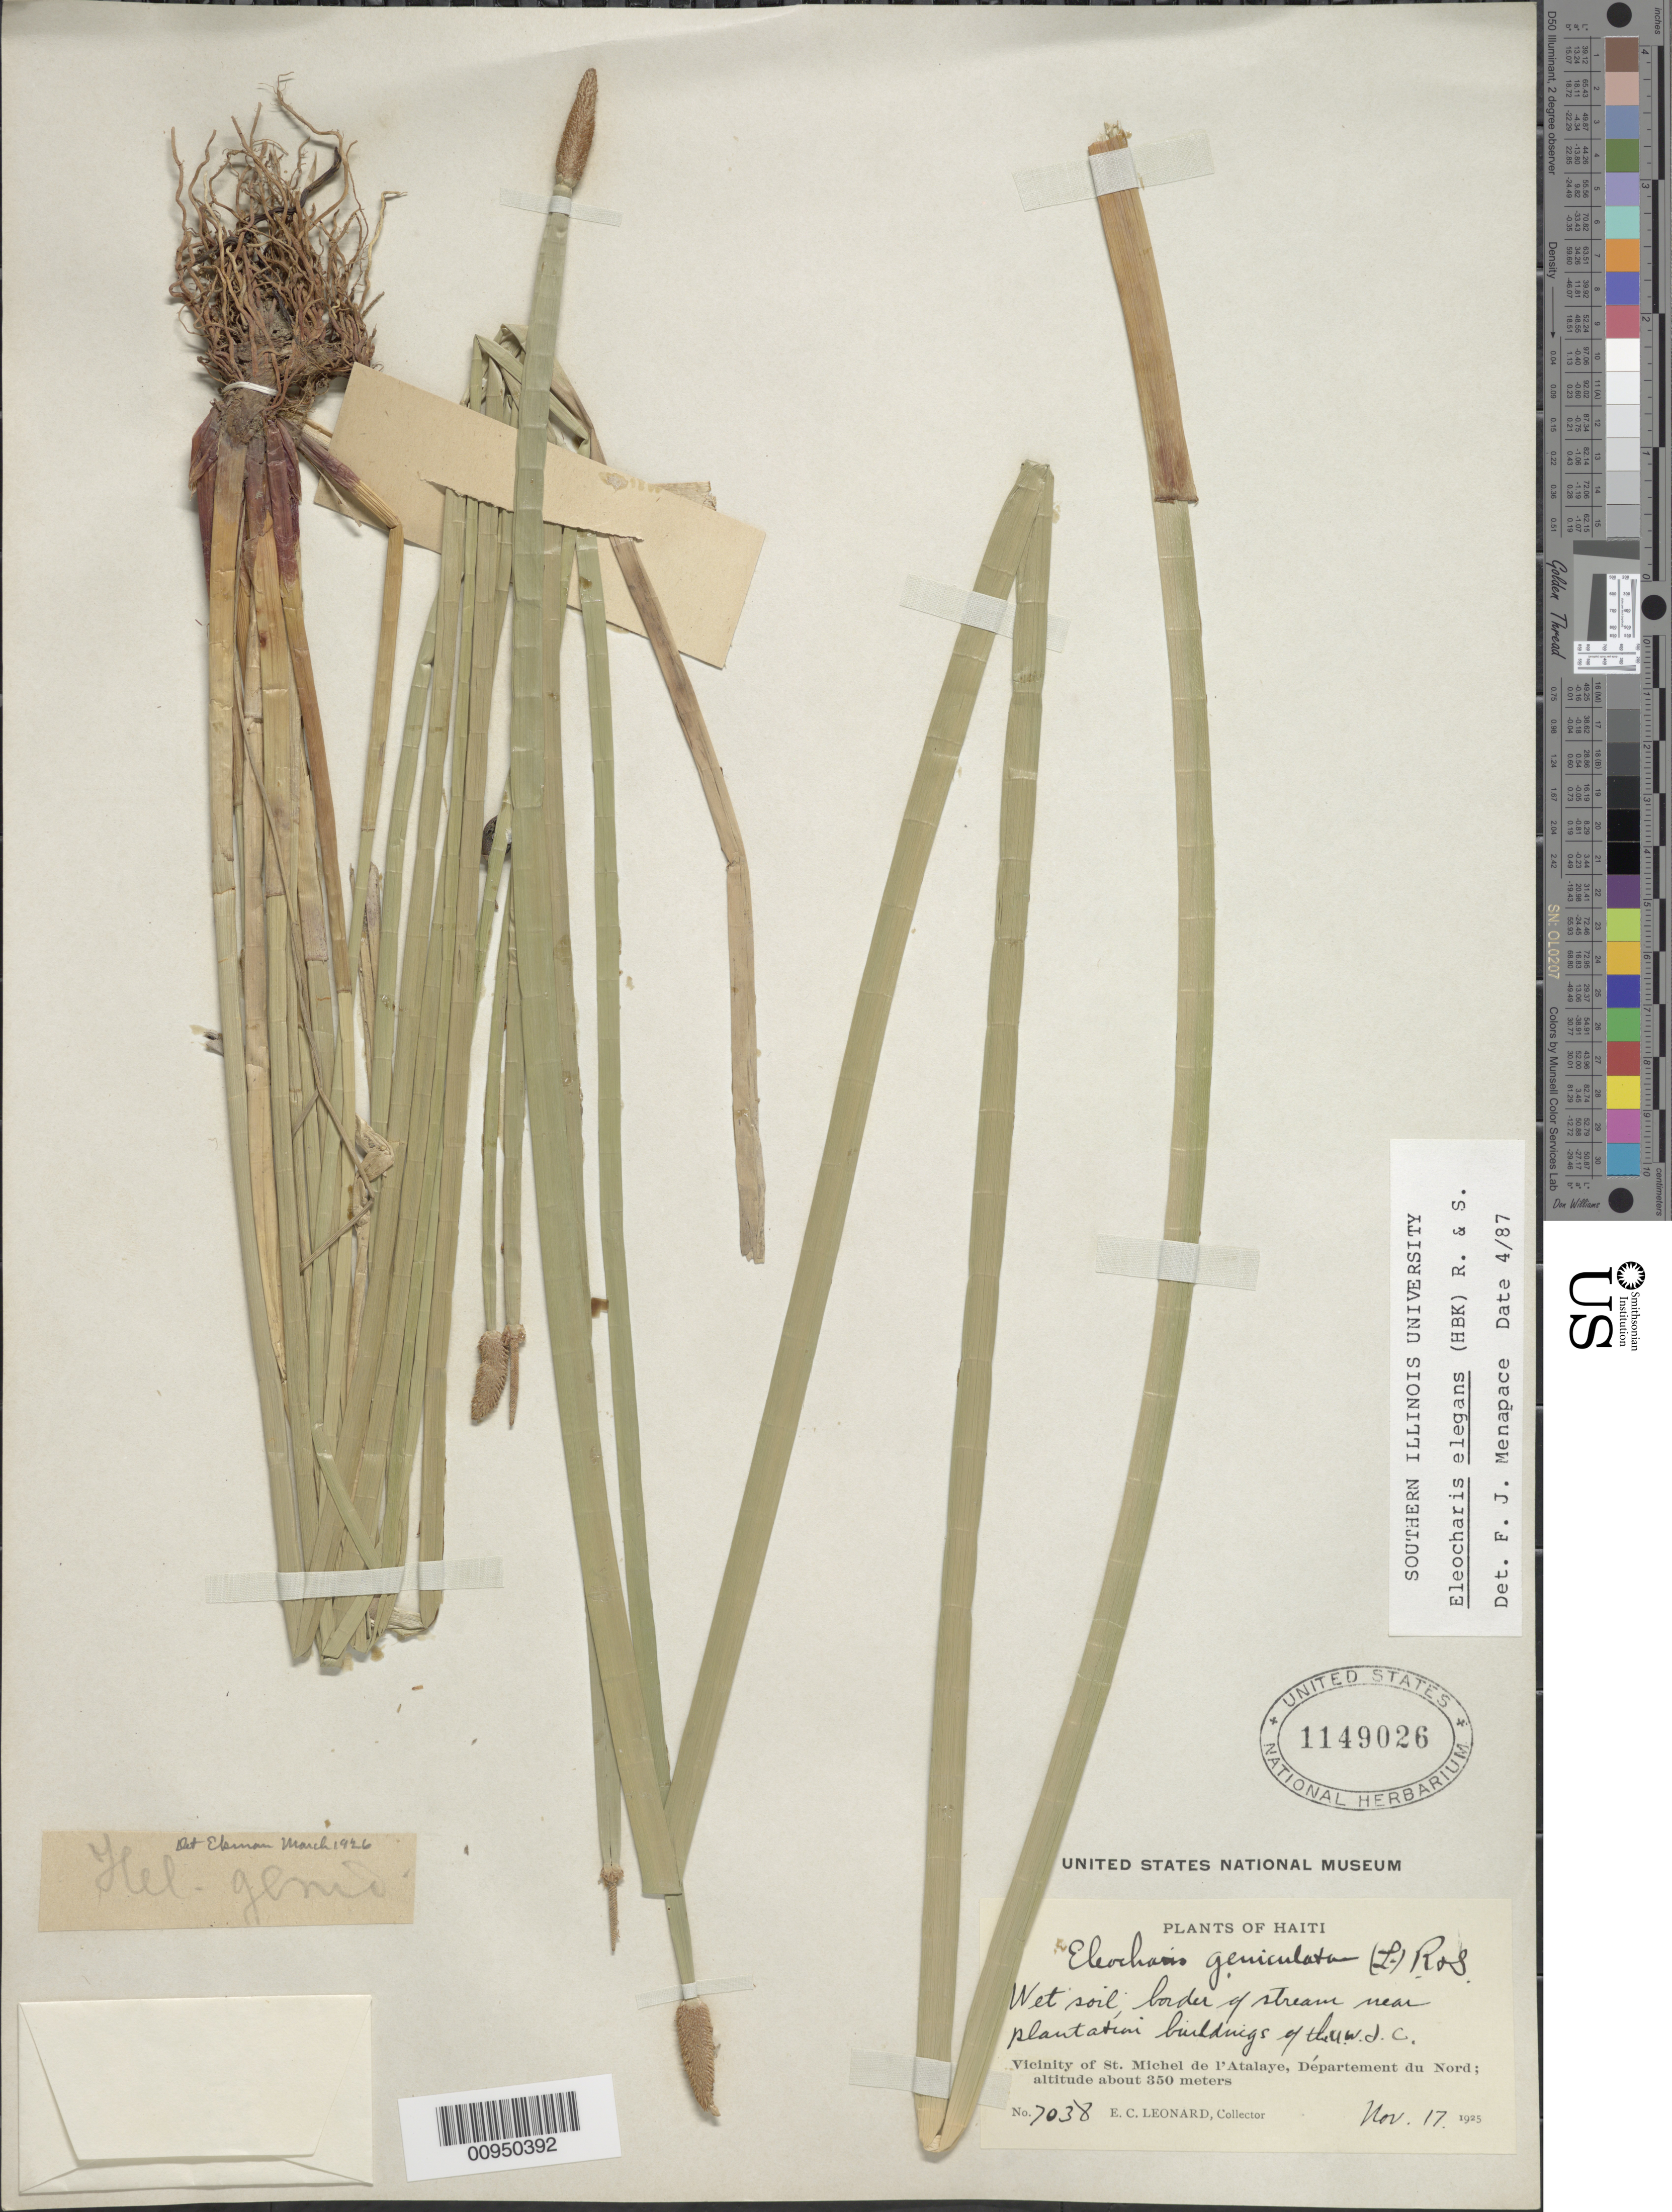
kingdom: Plantae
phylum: Tracheophyta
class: Liliopsida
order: Poales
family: Cyperaceae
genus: Eleocharis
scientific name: Eleocharis elegans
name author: (Kunth) Roem. & Schult.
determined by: Menapace, F. J.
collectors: E. C. Leonard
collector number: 7038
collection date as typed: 17 Nov 1925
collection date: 1925-11-17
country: Haiti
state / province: Artibonite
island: Hispaniola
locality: Vicinity of St. Michel de l'Atalaye, border of stream near plantation buildings of the UWDC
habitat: Wet soil, border of stream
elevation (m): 350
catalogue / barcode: US 1149026